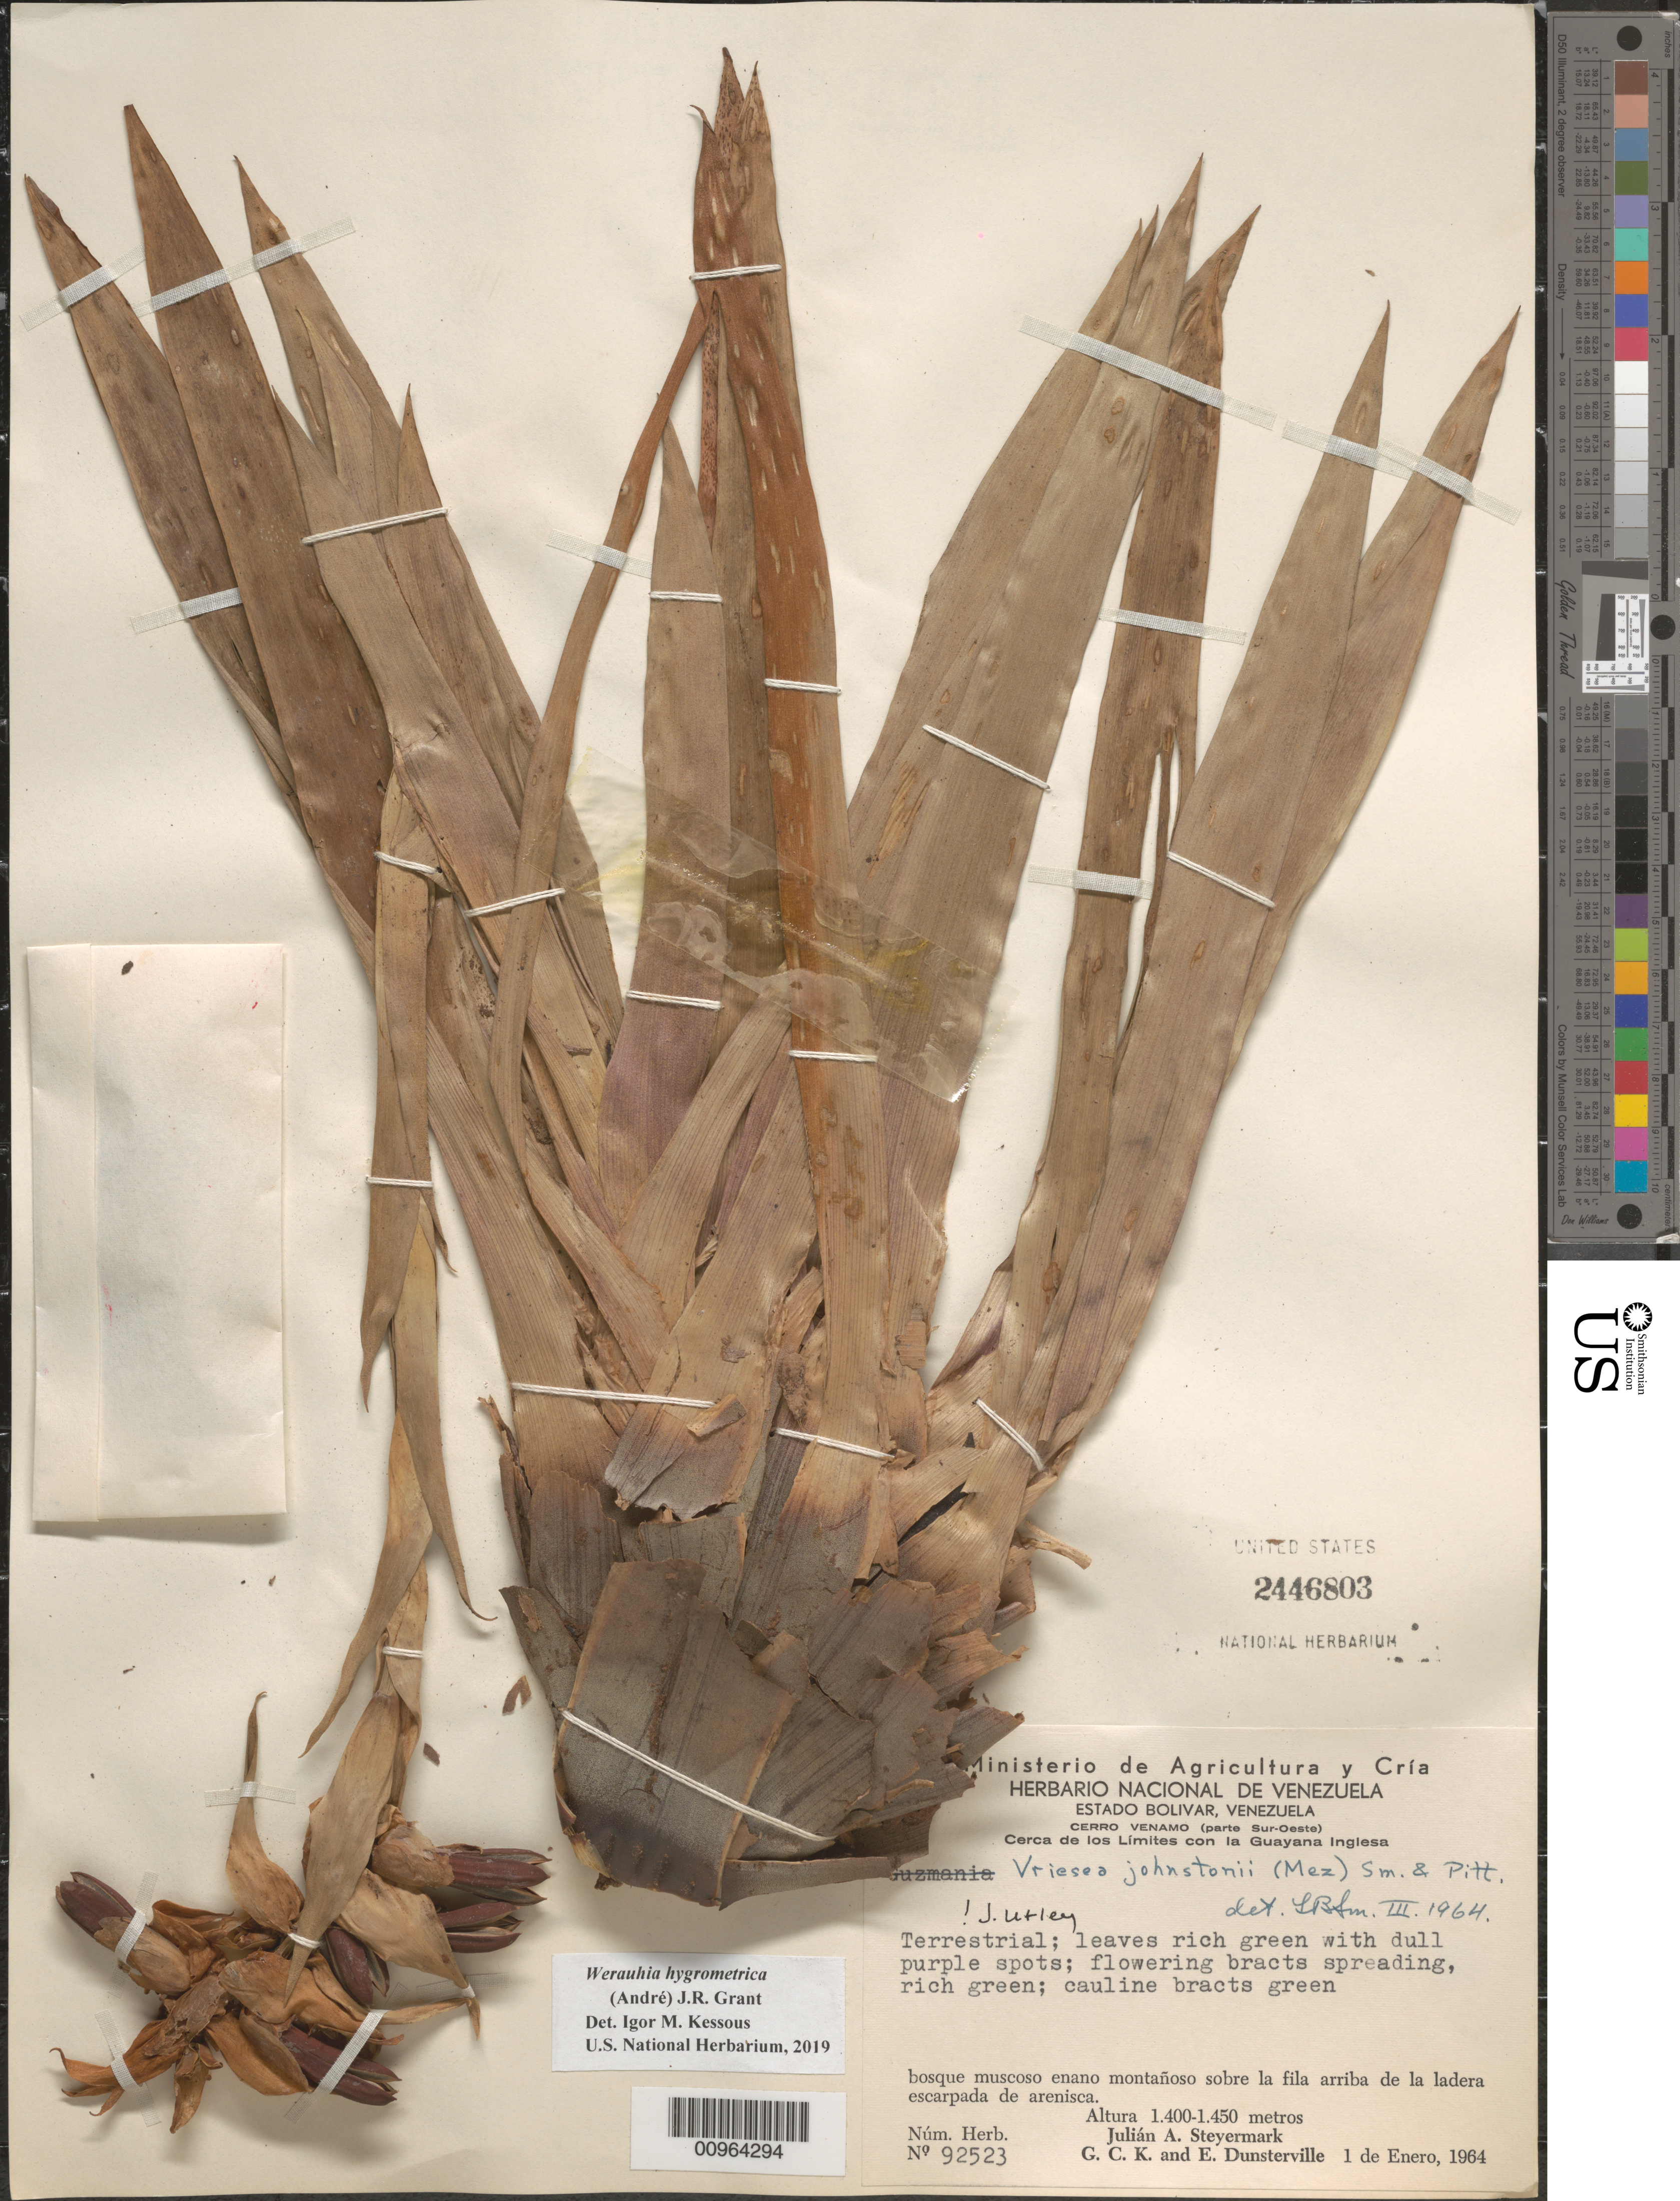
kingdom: Plantae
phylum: Tracheophyta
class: Liliopsida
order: Poales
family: Bromeliaceae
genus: Werauhia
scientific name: Werauhia hygrometrica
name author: (André) J.R. Grant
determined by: Kessous, Igor M.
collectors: J. Steyermark, G. C. K. Dunsterville & E. Dunsterville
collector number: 92523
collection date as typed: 1-Jan-64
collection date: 1964-01-01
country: Venezuela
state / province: Bolívar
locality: Cerro Venamo, parte Sur-Oeste, cerca de los limites con Guayana Inglesa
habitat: Bosque muscoso enano montanoso sobre la fila arriba de la ladera escarpada de arenisca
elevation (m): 1400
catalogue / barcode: US 2446803